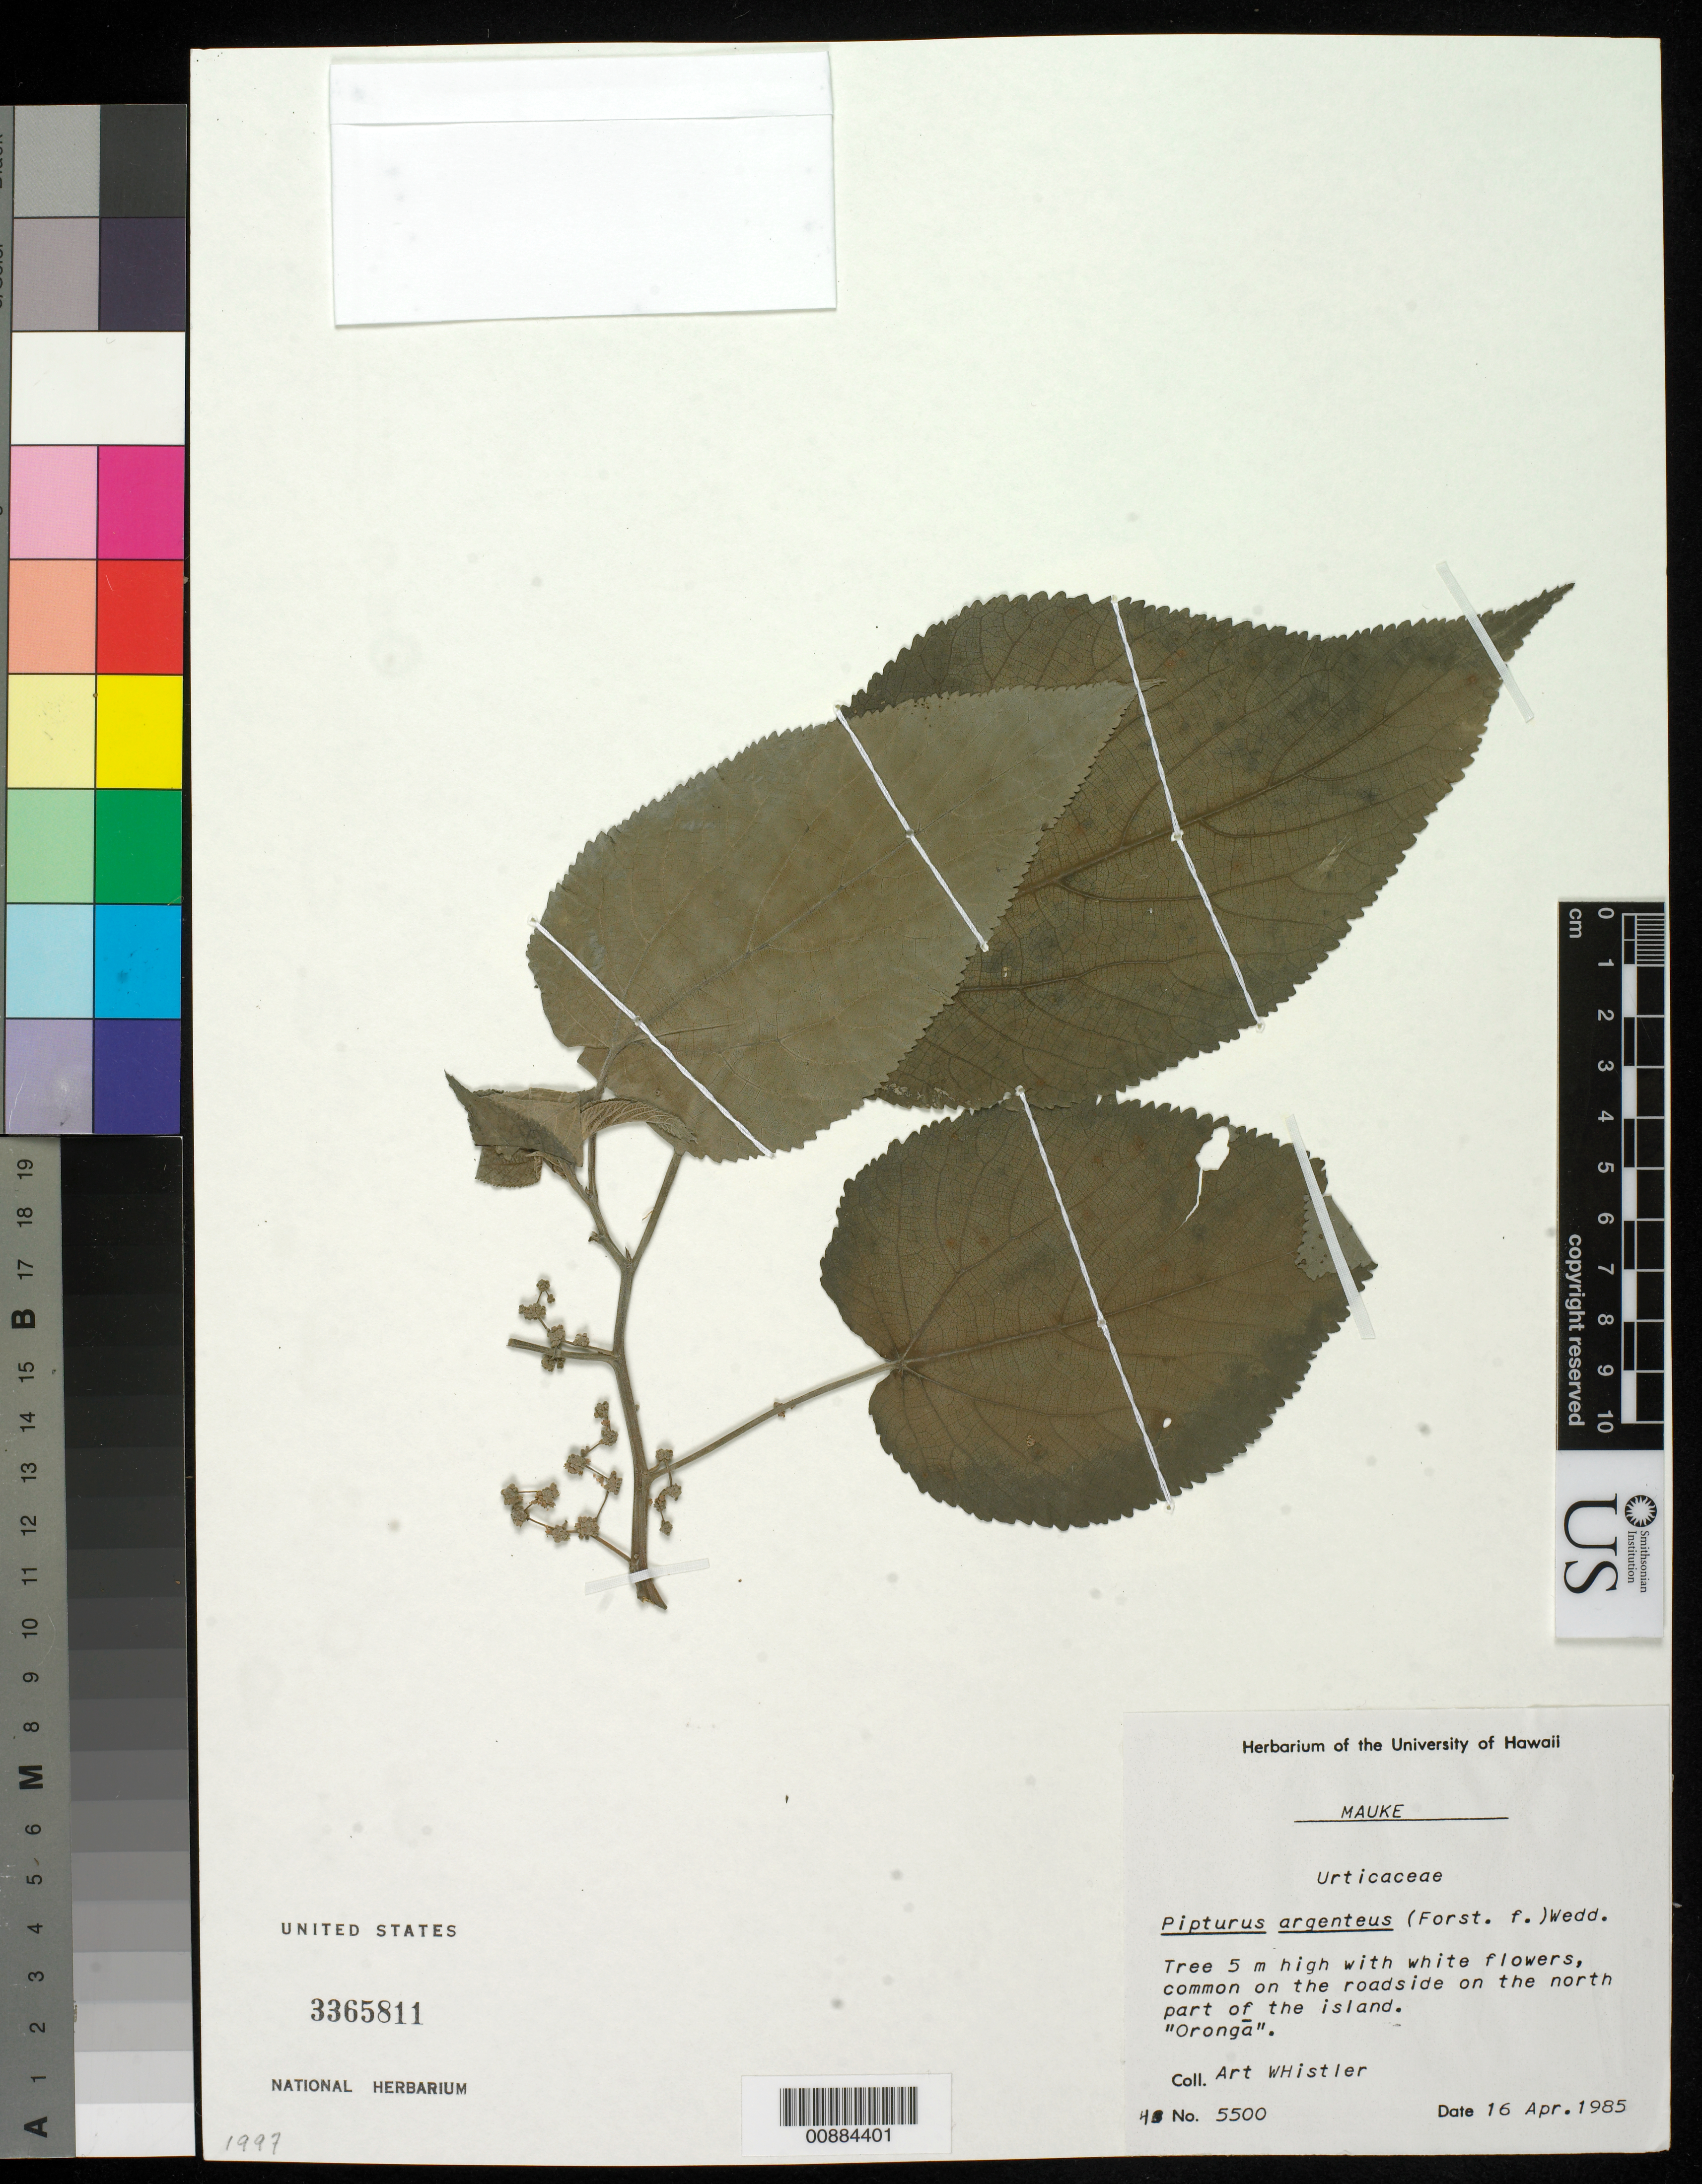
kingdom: Plantae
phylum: Tracheophyta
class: Magnoliopsida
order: Rosales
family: Urticaceae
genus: Pipturus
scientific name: Pipturus argenteus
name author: (G. Forst.) Wedd.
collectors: A. Whistler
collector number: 5500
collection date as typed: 16 Apr 1985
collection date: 1985-04-16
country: Cook Islands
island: Mauke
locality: Mauke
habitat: Common on the roadside on the north part of the island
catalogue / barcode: US 3365811